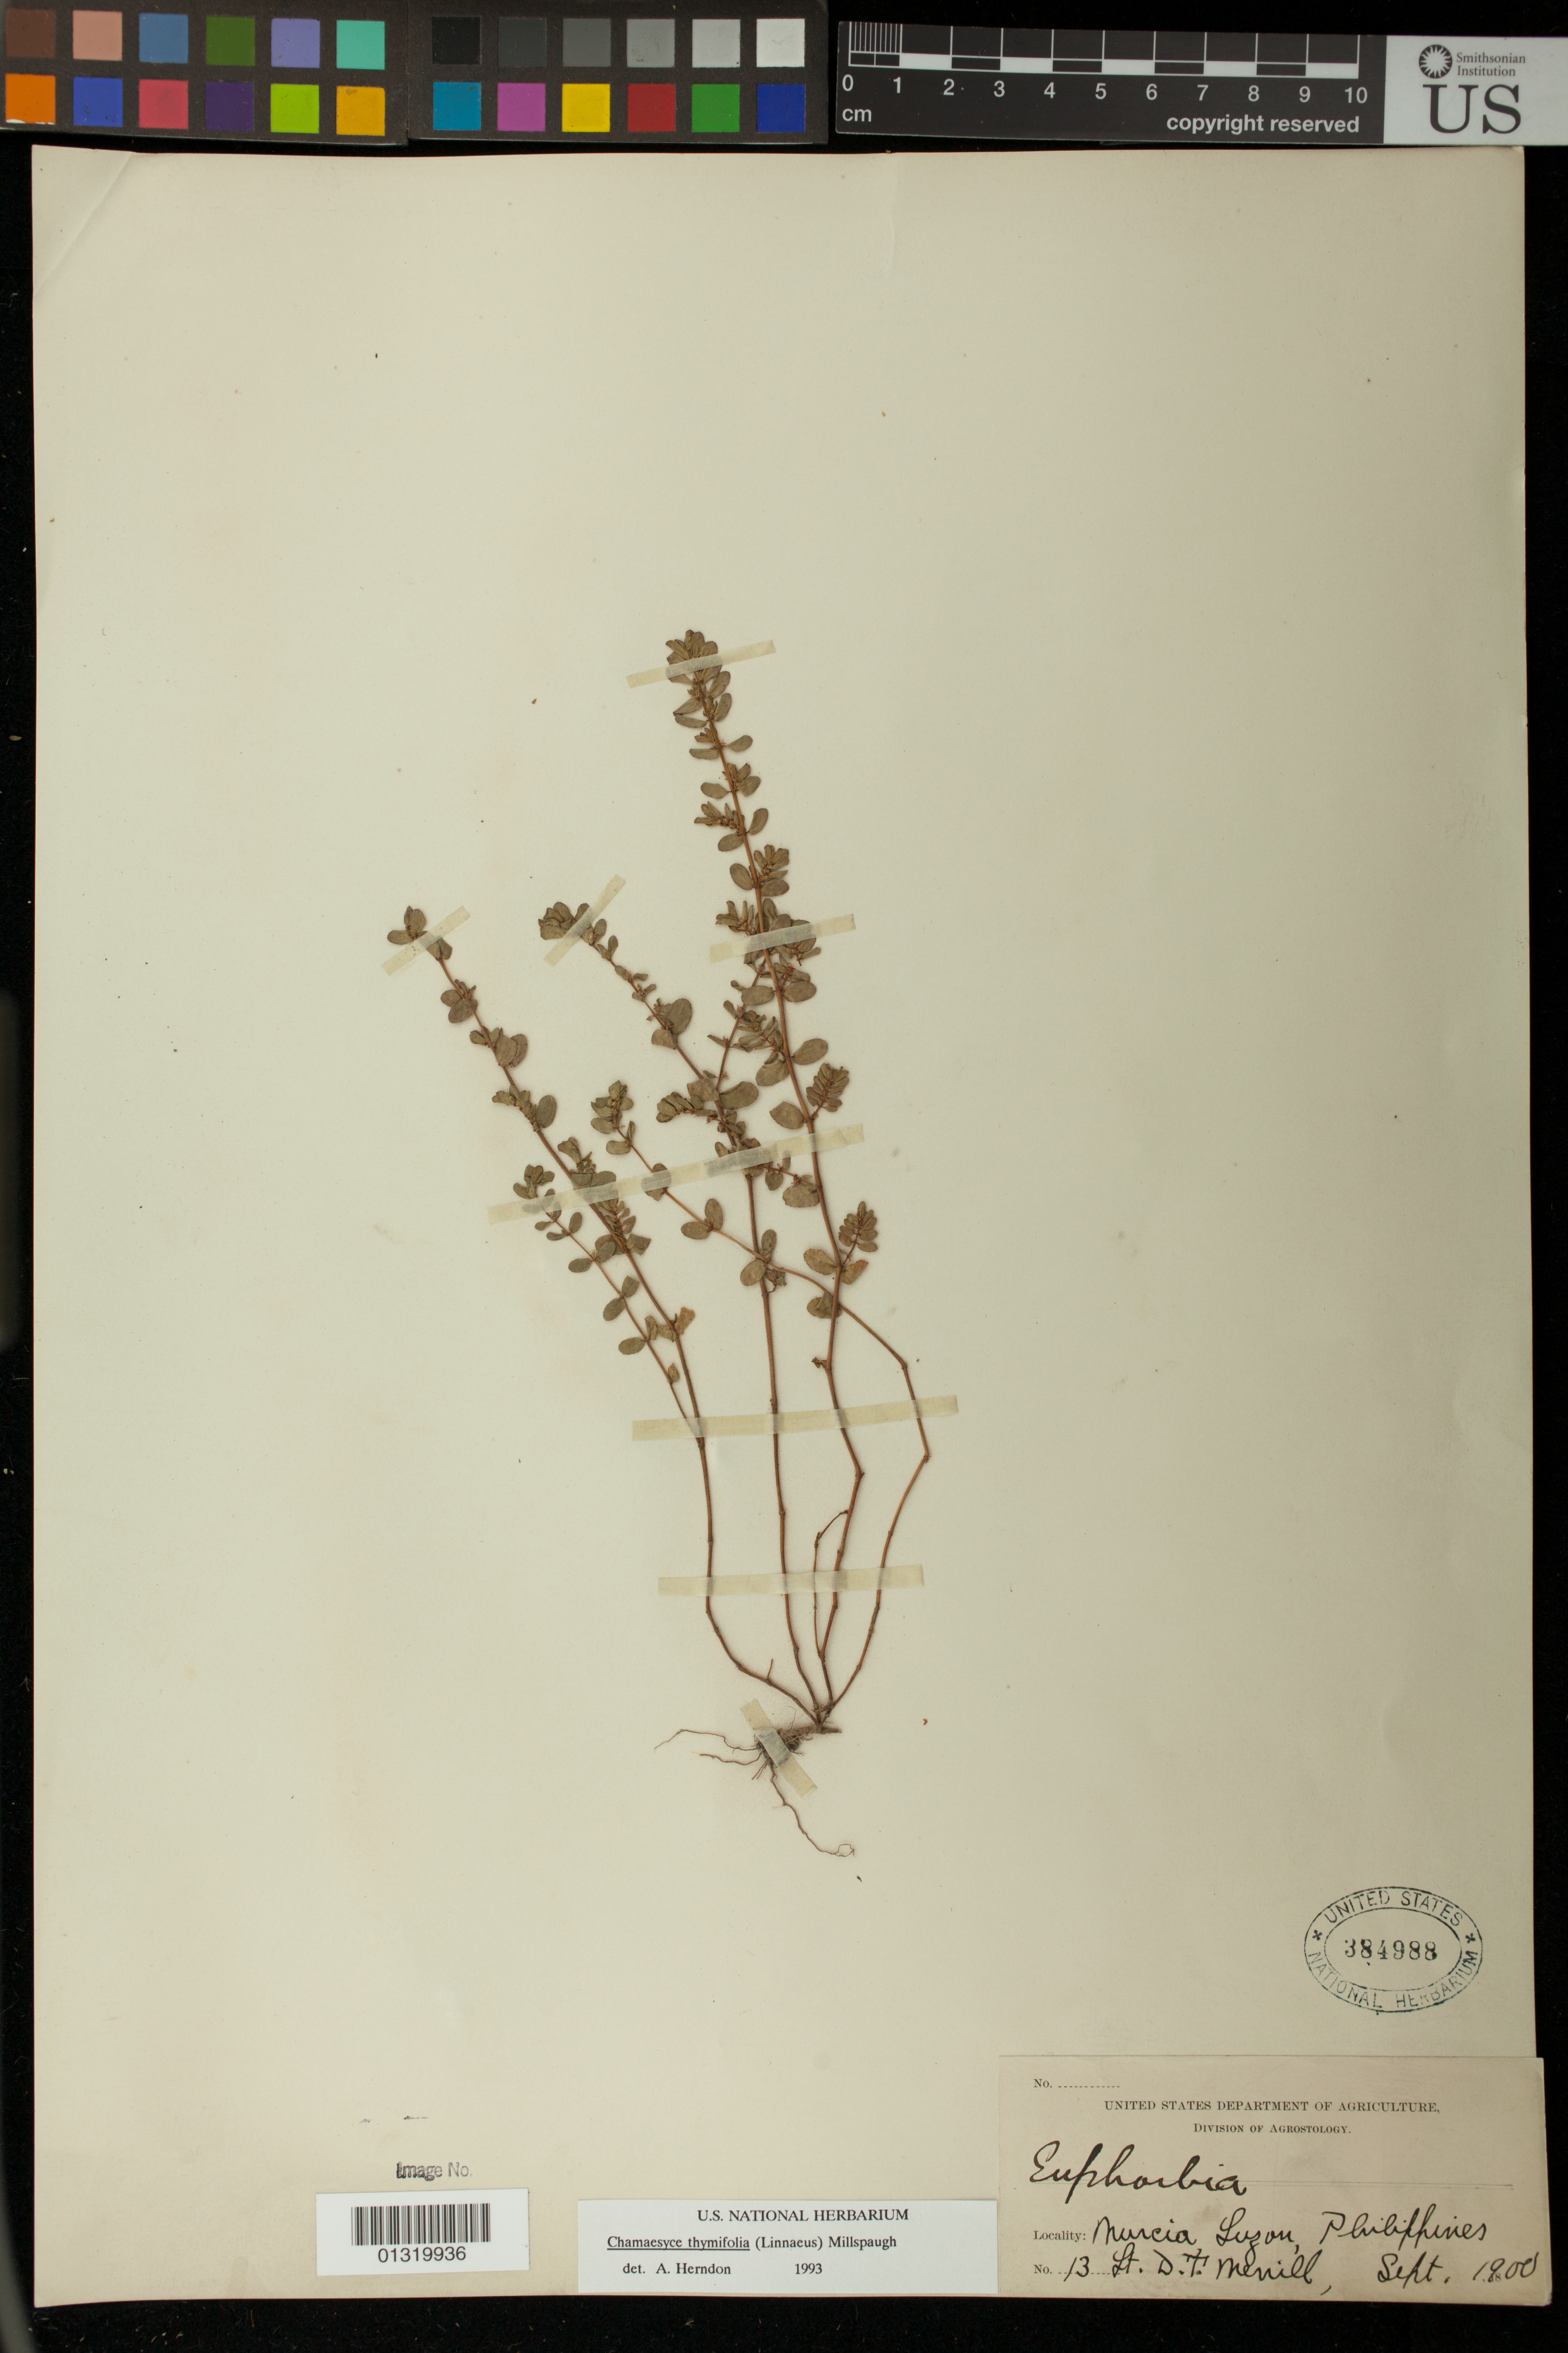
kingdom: Plantae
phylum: Tracheophyta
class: Magnoliopsida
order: Malpighiales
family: Euphorbiaceae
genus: Euphorbia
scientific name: Euphorbia thymifolia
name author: L.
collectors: D. Merrill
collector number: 13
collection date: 1900-09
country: Philippines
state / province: Central Luzon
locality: Murcia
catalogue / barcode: US 384988